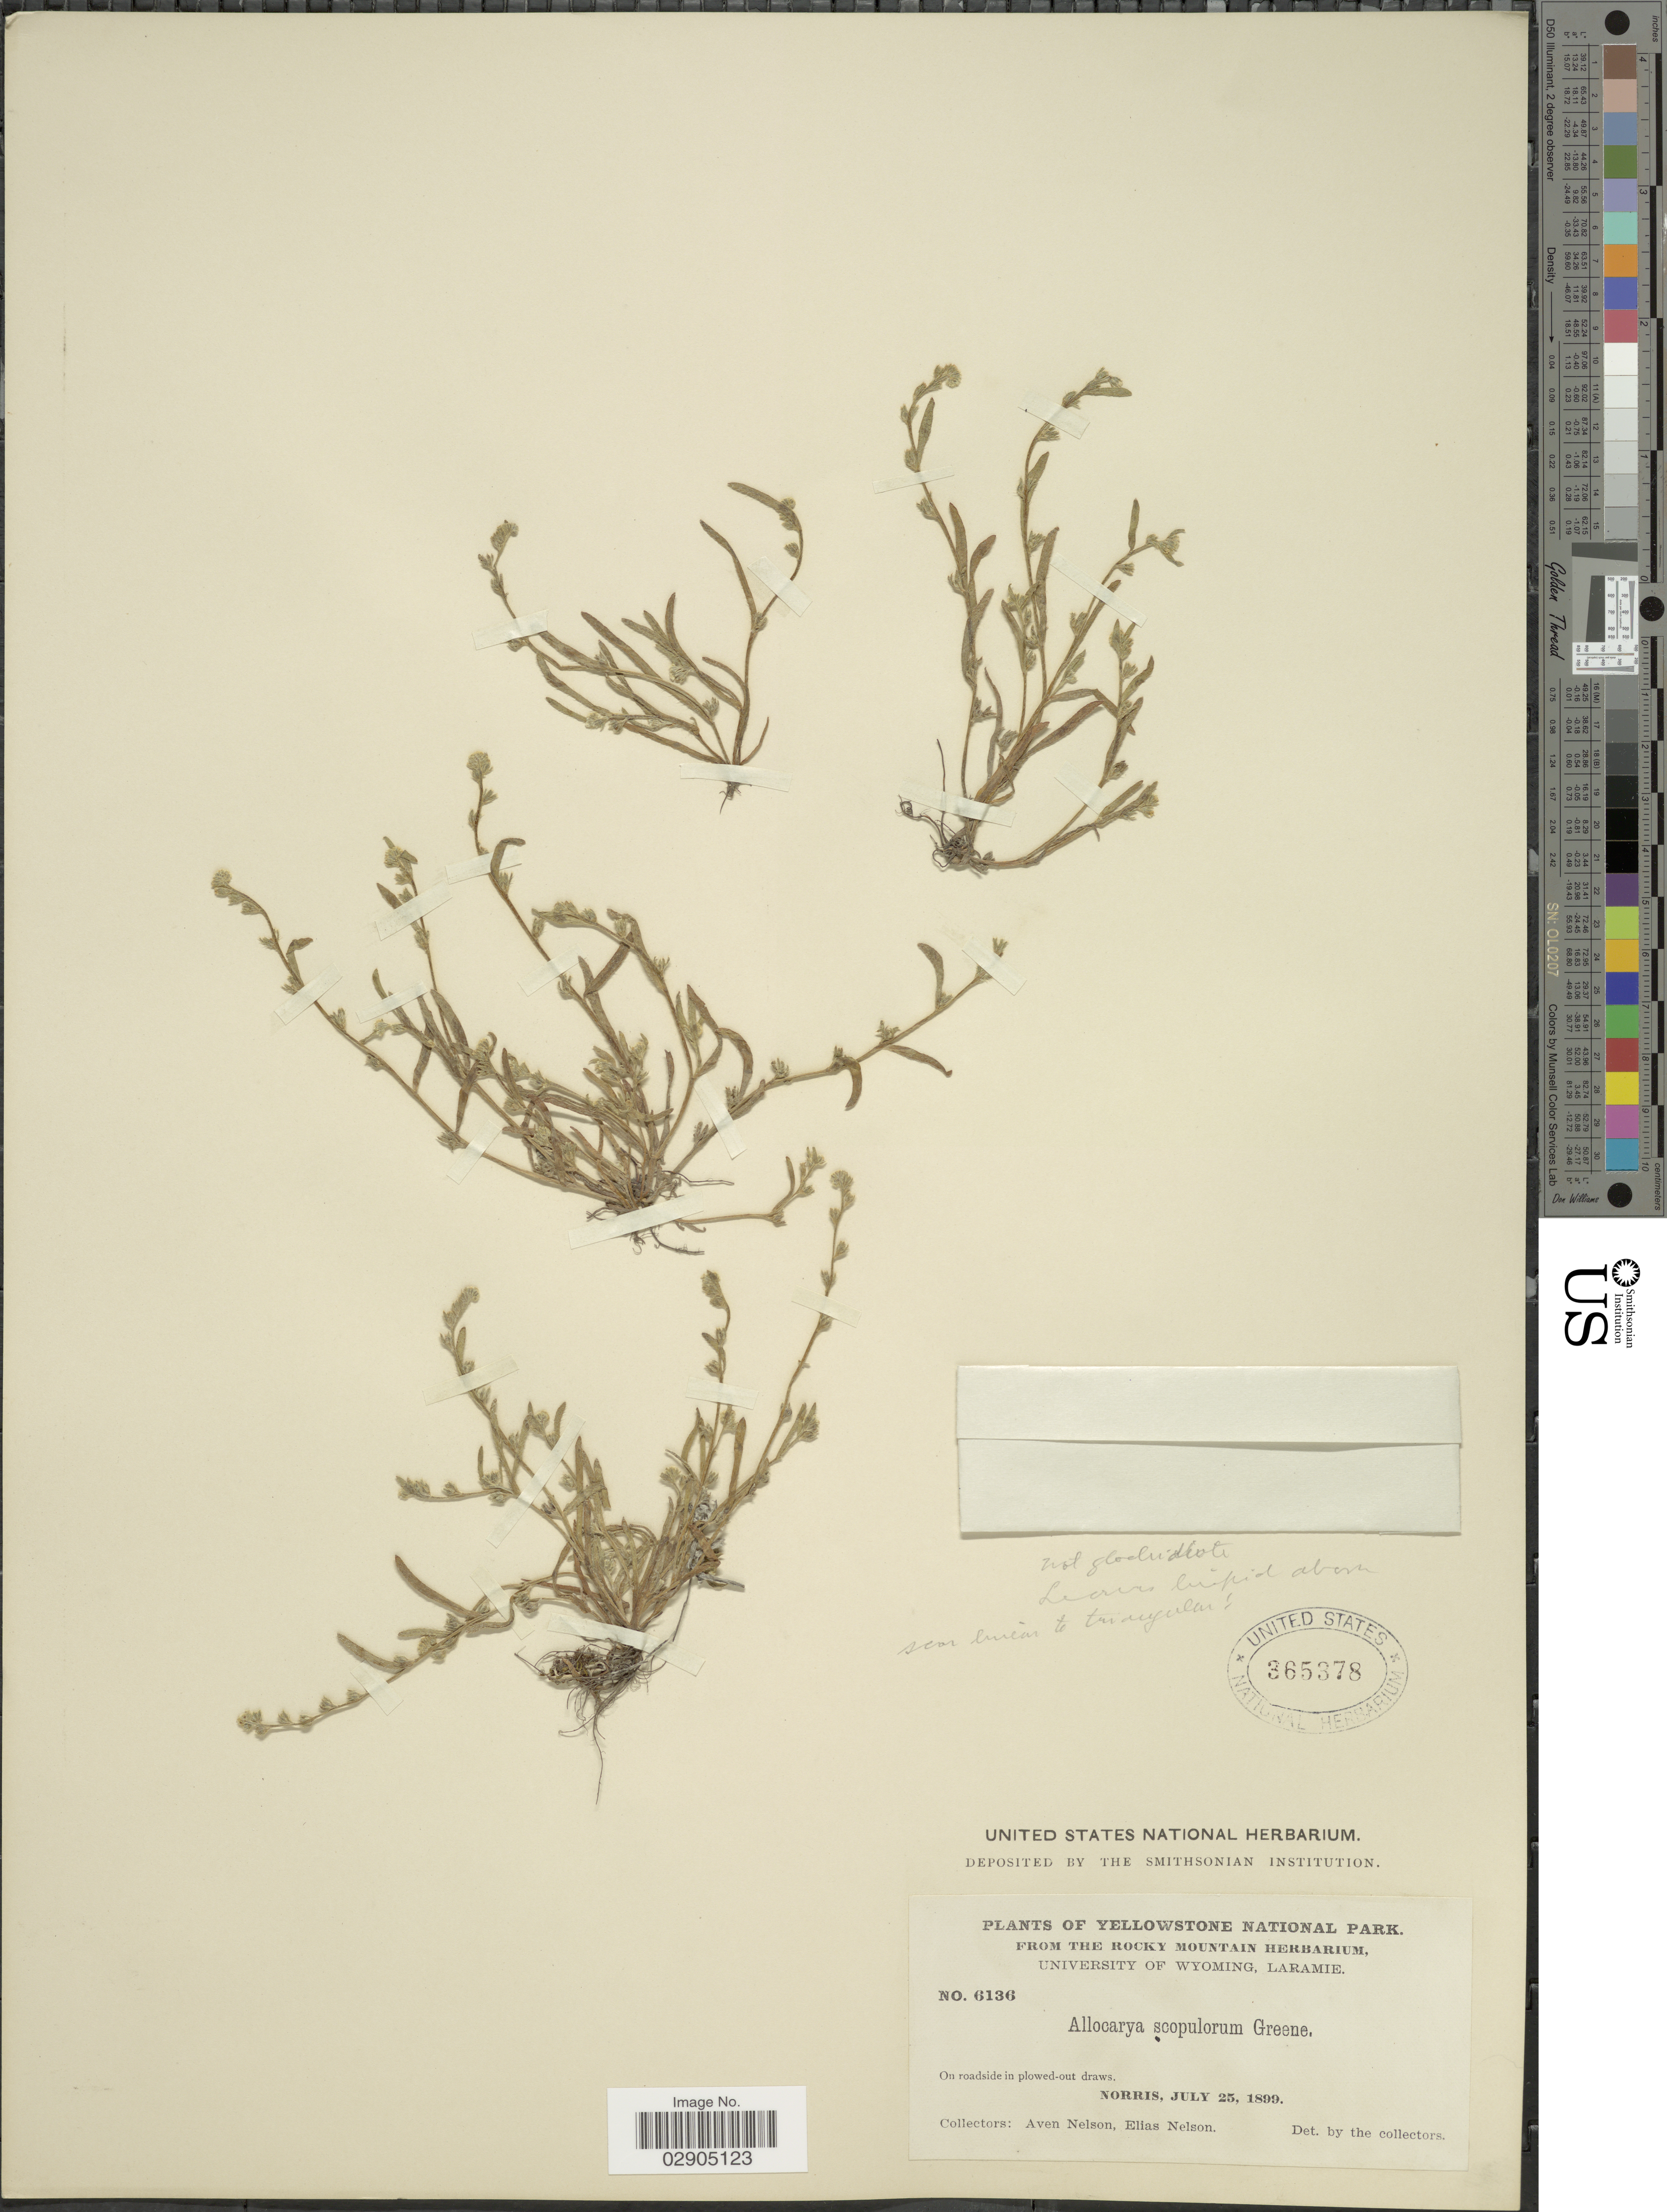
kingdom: Plantae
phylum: Tracheophyta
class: Magnoliopsida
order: Boraginales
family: Boraginaceae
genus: Allocarya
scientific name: Allocarya californica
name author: (Fisch. & C.A. Mey.) Greene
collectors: A. Nelson & E. Nelson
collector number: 6136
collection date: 1899-07-25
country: United States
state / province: Wyoming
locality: Yellowstone National Park.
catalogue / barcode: US 365378